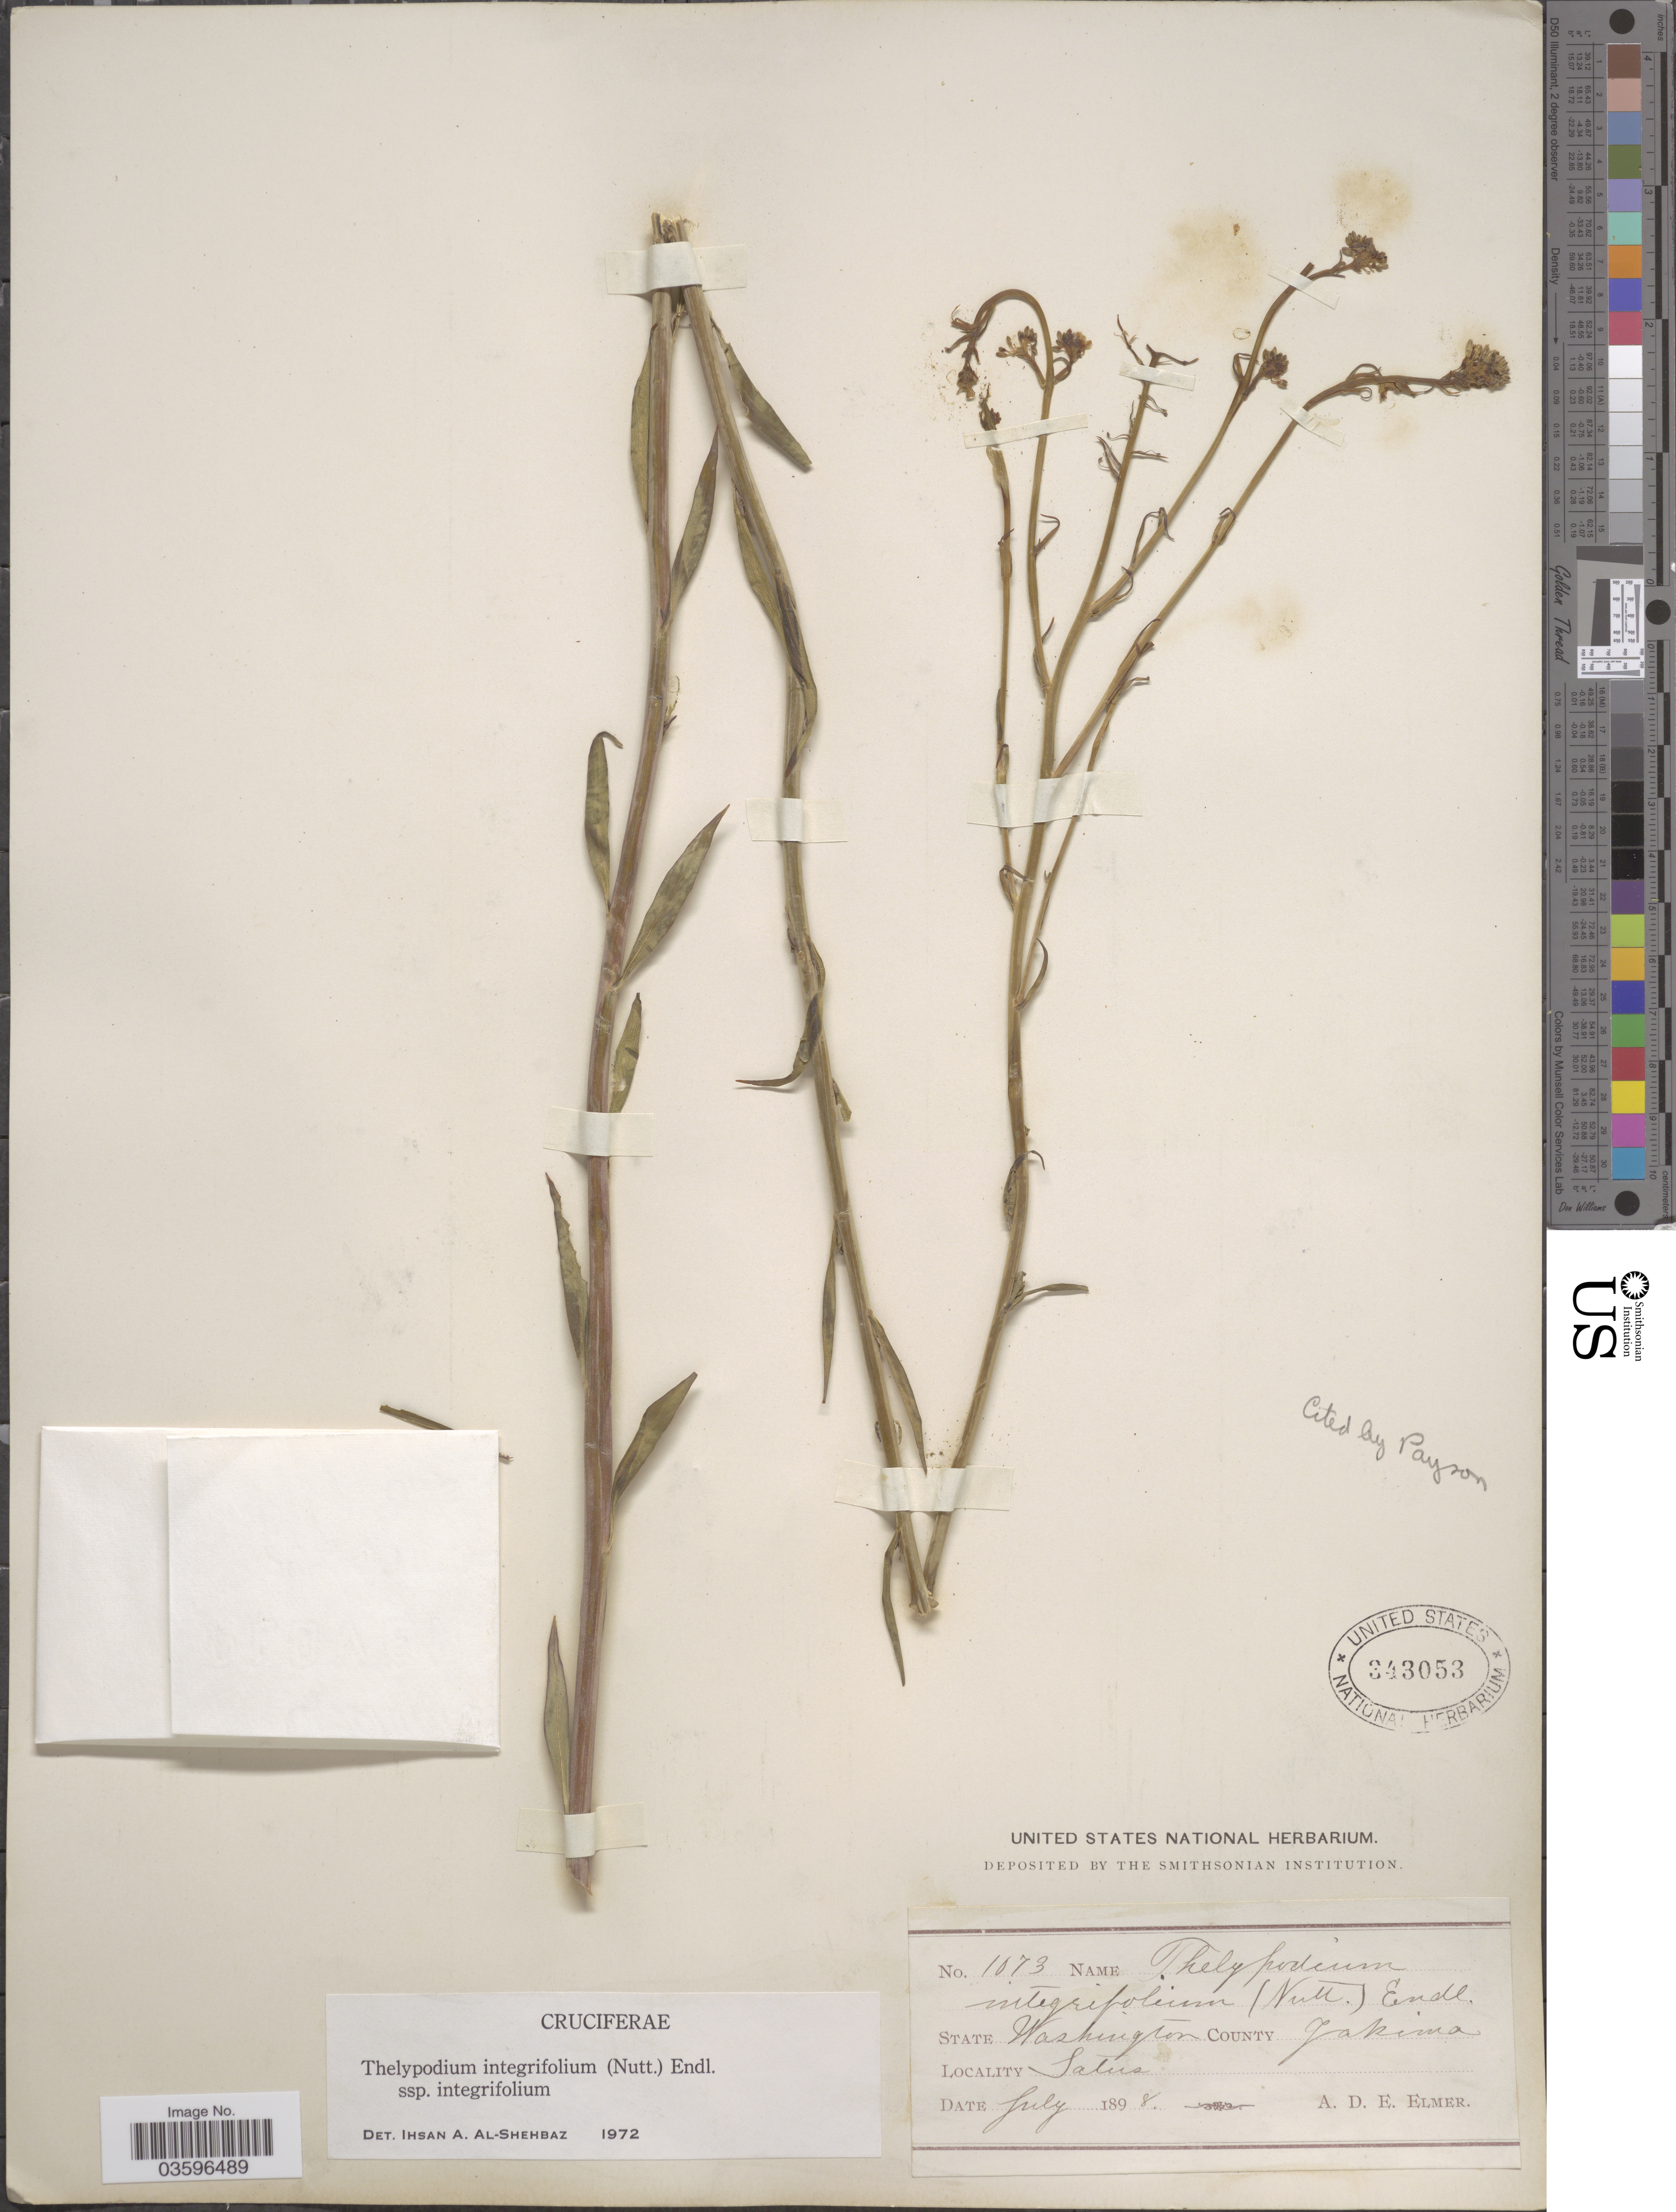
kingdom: Plantae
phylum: Tracheophyta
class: Magnoliopsida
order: Brassicales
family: Brassicaceae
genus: Thelypodium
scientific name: Thelypodium integrifolium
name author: (Nutt.) Endl.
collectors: A. D. E. Elmer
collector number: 1073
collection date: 1898-07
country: United States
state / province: Washington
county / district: Yakima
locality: County Yakima. Satus.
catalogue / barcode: US 343053